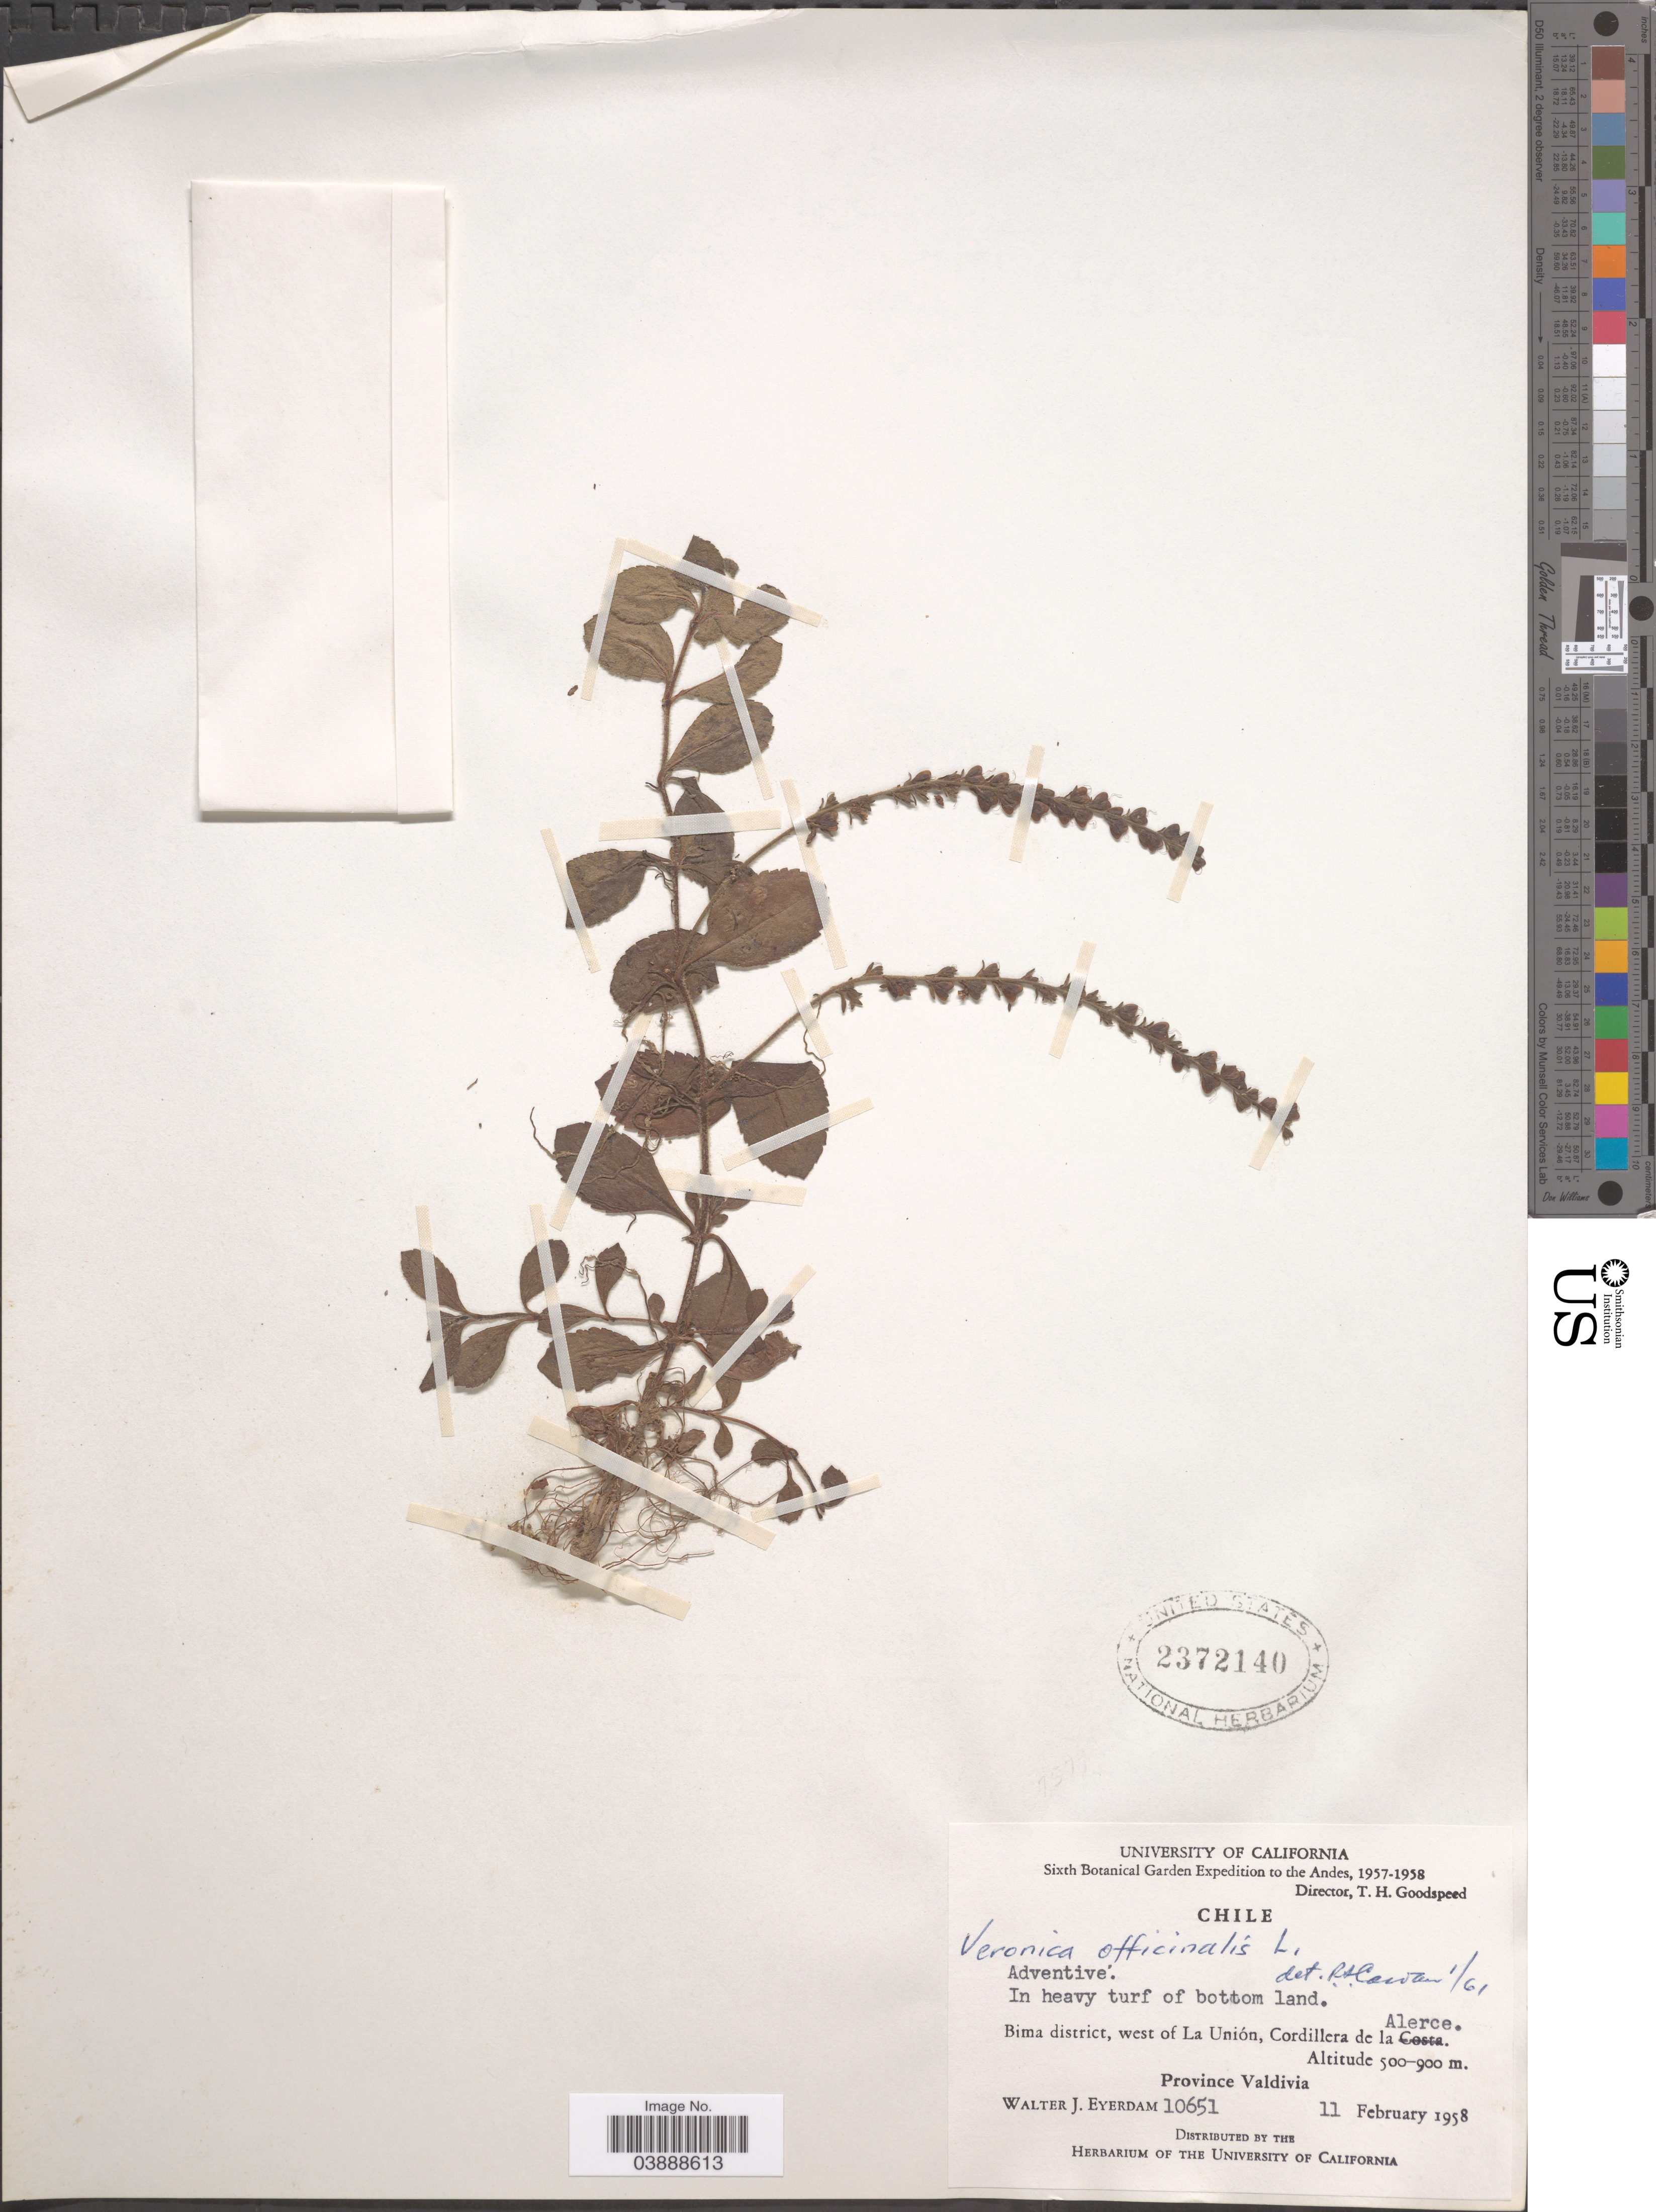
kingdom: Plantae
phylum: Tracheophyta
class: Magnoliopsida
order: Lamiales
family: Plantaginaceae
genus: Veronica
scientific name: Veronica officinalis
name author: L.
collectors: W. J. Eyerdam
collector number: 10651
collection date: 1958-02-11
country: Chile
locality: The Andes. Bima district, west of La Unión, Cordillera de la Alerce. Province Valdivia.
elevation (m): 500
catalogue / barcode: US 2372140